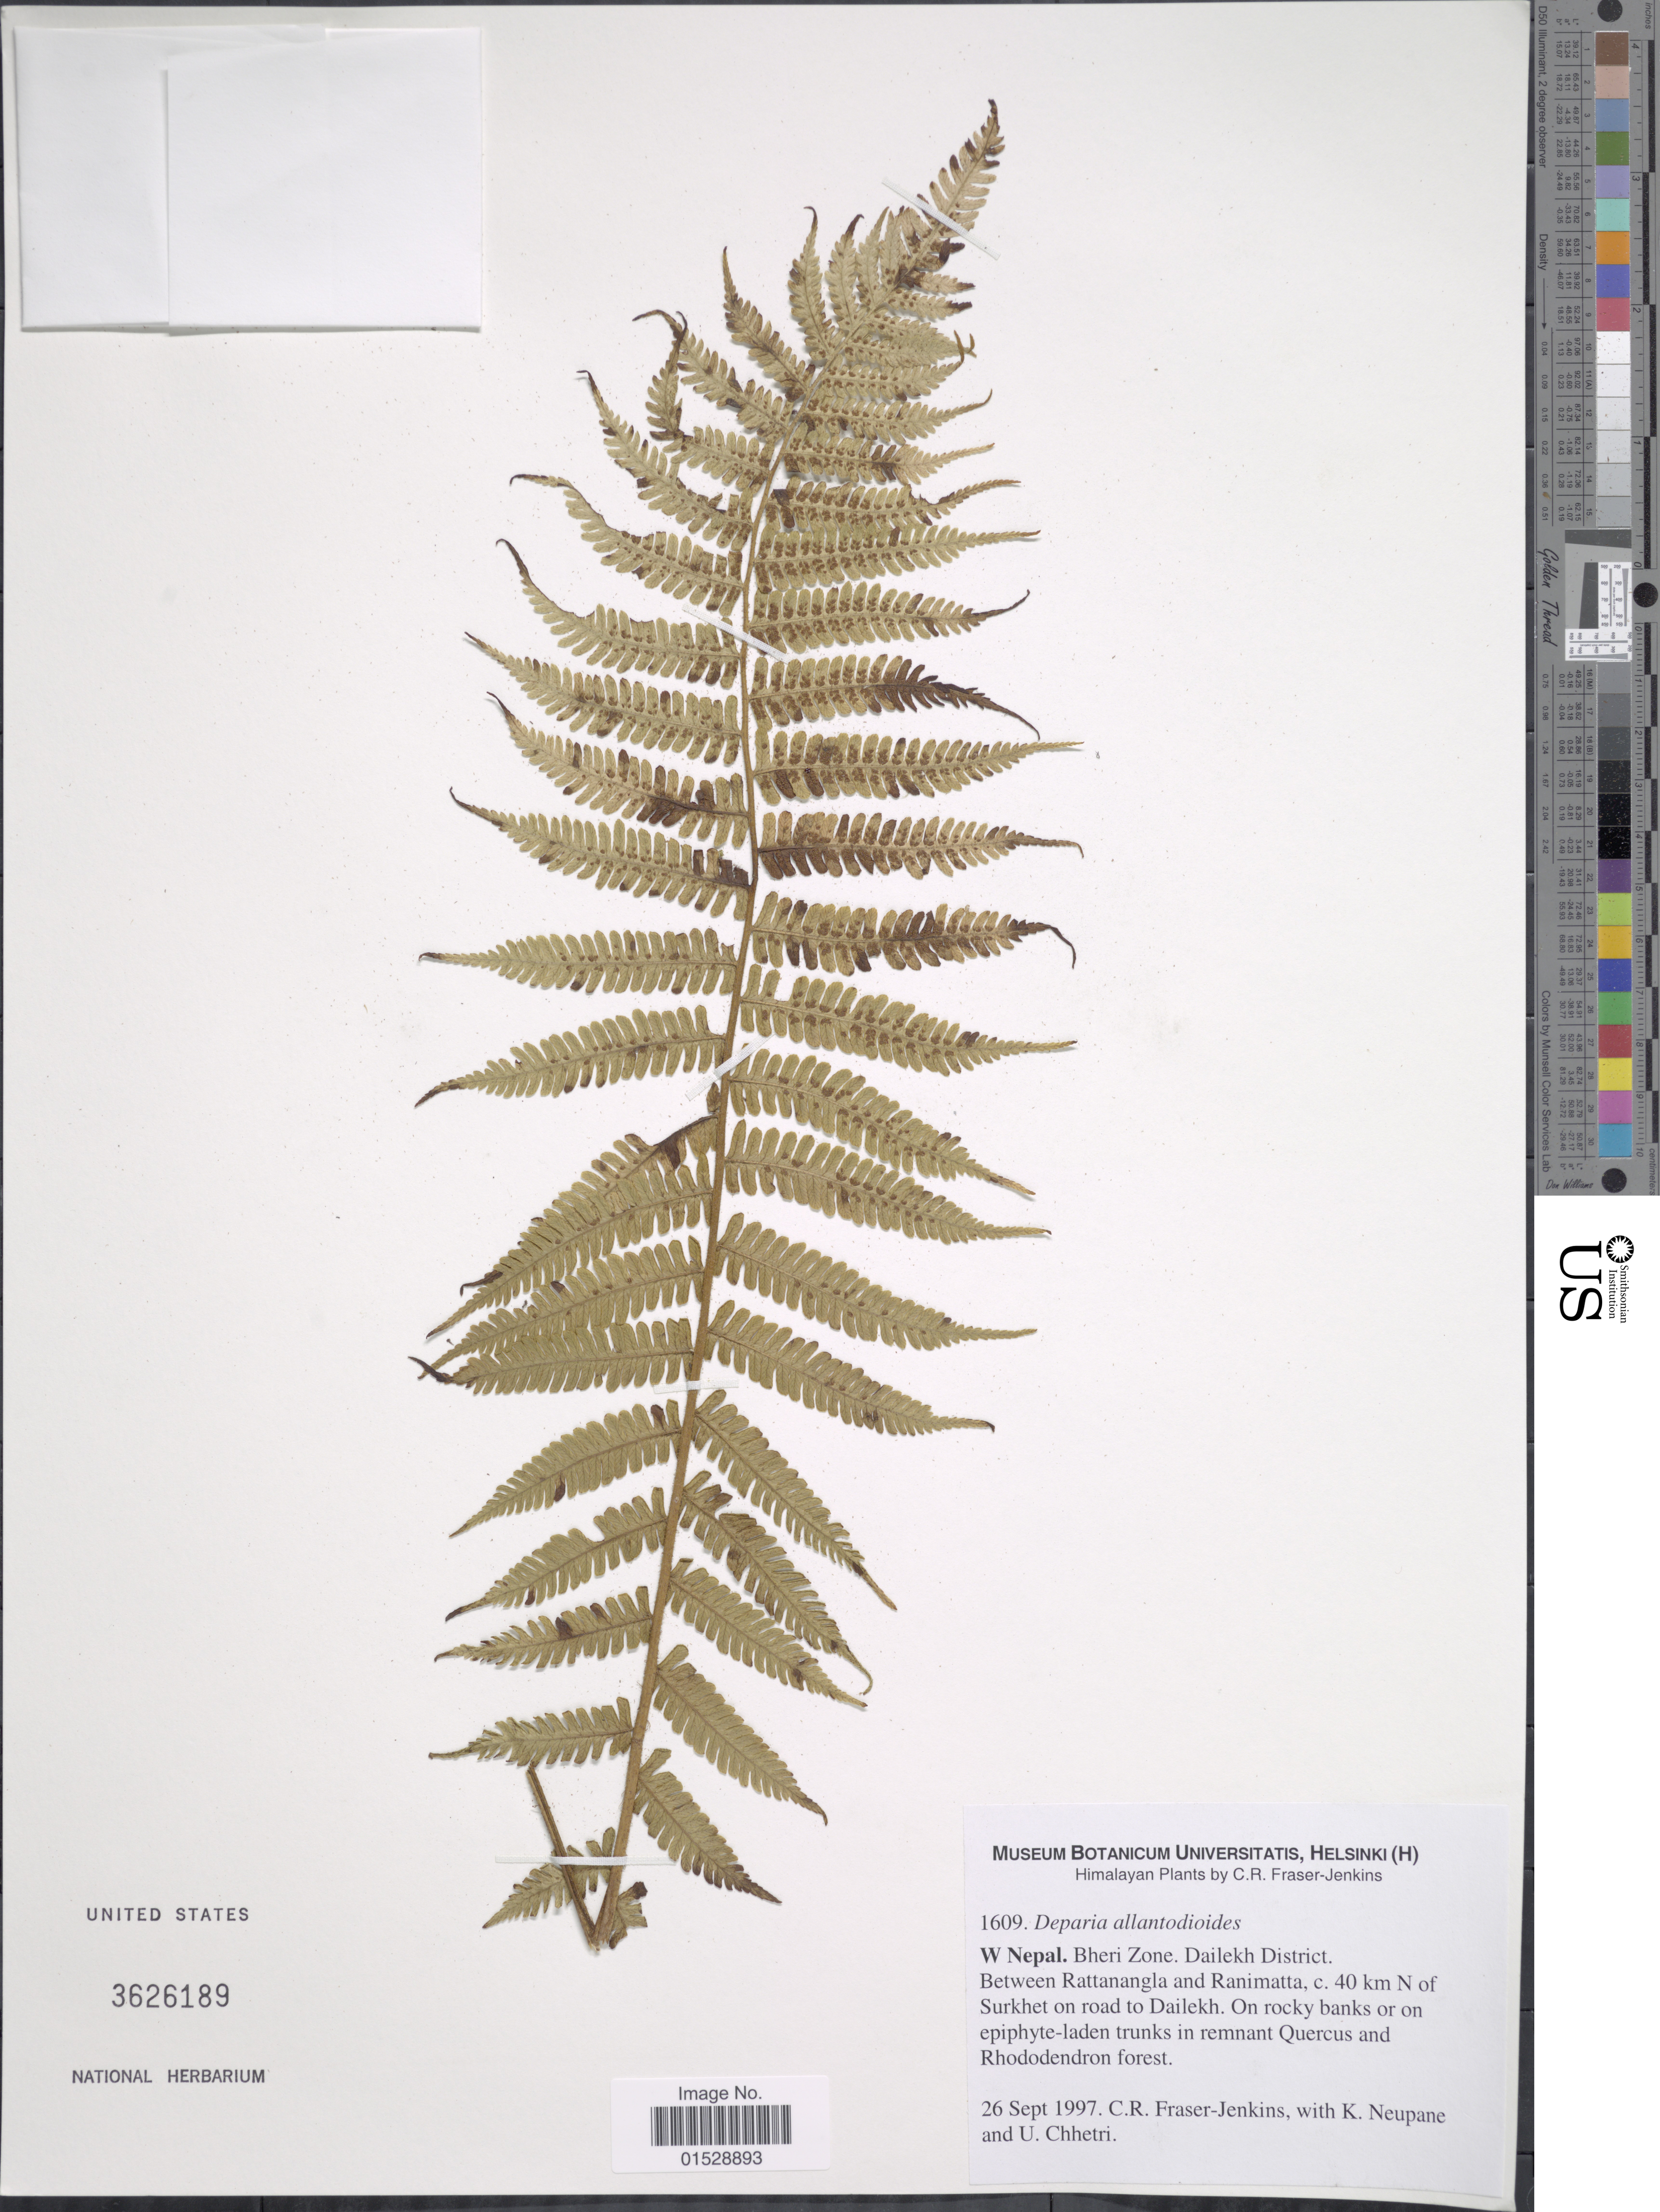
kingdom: Plantae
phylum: Tracheophyta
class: Polypodiopsida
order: Polypodiales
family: Athyriaceae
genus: Deparia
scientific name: Deparia allantodioides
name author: (Bedd.) M. Kato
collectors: C. R. Fraser-Jenkins, K. Neupane & U. Chhetri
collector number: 1609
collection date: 1997-09-26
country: Nepal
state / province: Bheri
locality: Hamalaya, W Nepal, Bheri Zone, Dailekh District, between Rattanangla and Ranimatta, c. 40 km N of Surkhet on road to Dailekh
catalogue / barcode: US 3626189